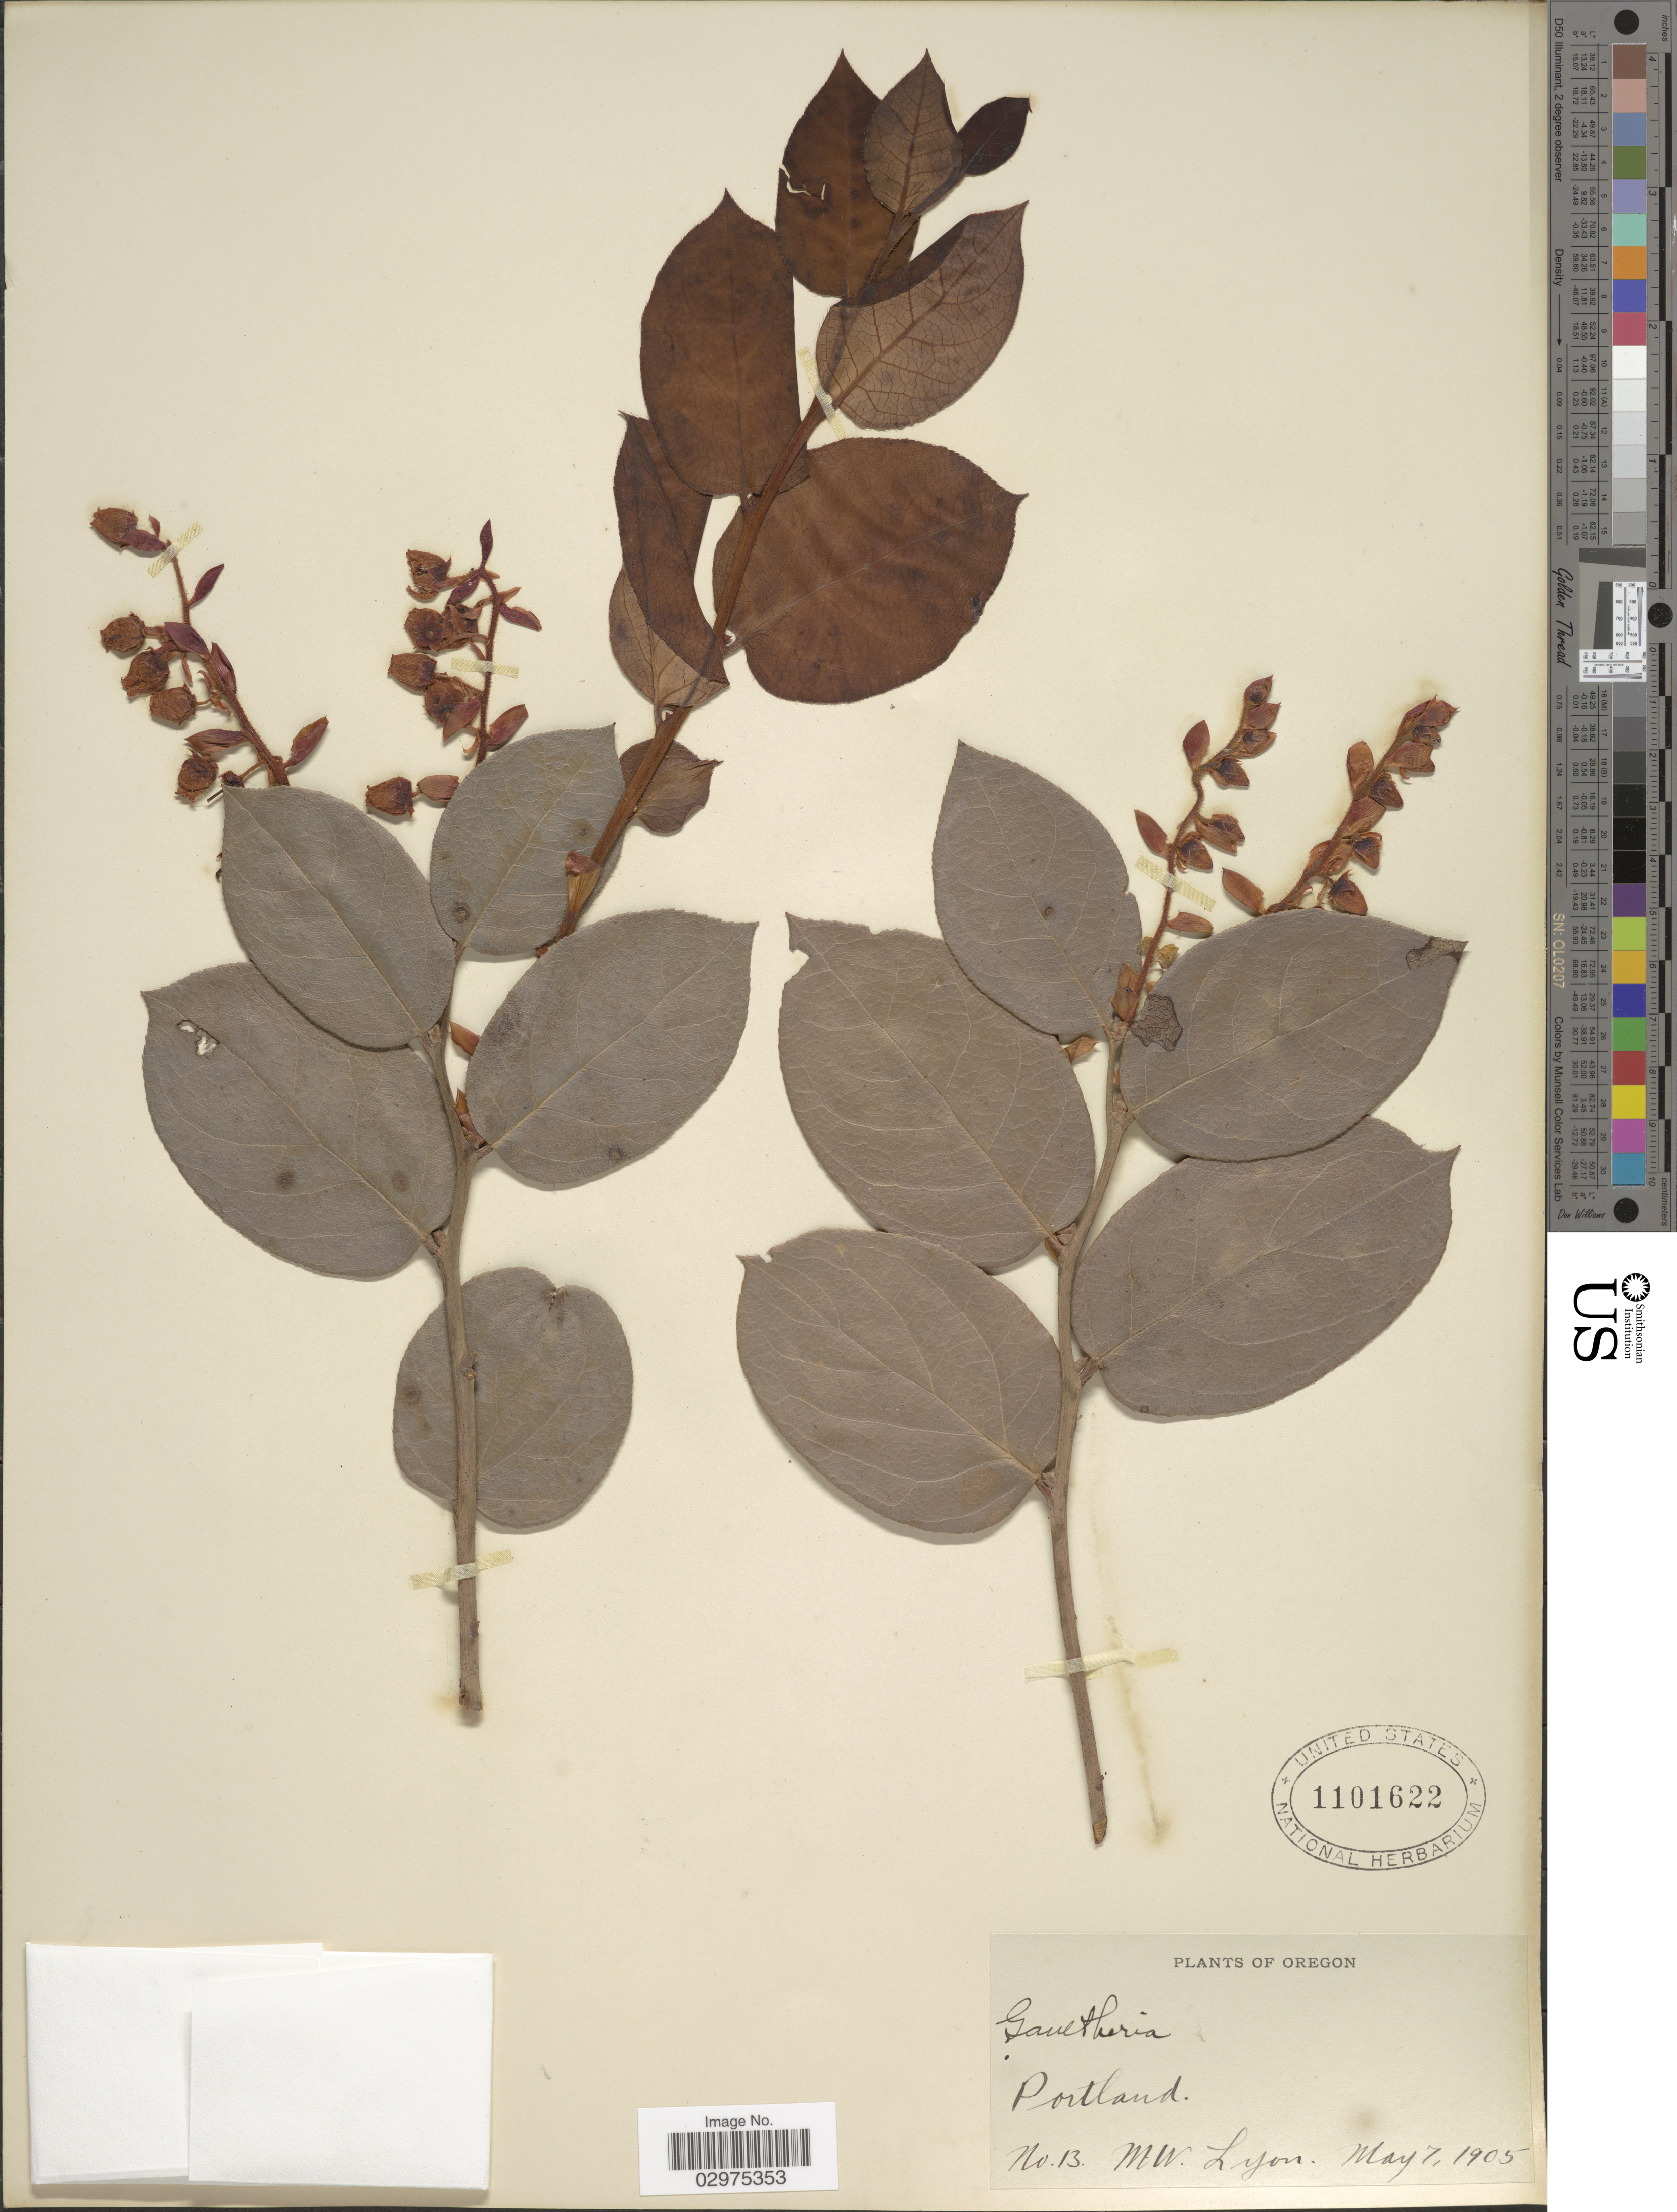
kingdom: Plantae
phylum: Tracheophyta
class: Magnoliopsida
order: Ericales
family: Ericaceae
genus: Gaultheria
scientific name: Gaultheria shallon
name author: Pursh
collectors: M. W. Lyon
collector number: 13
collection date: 1905-05-07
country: United States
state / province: Oregon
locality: Portland.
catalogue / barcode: US 1101622